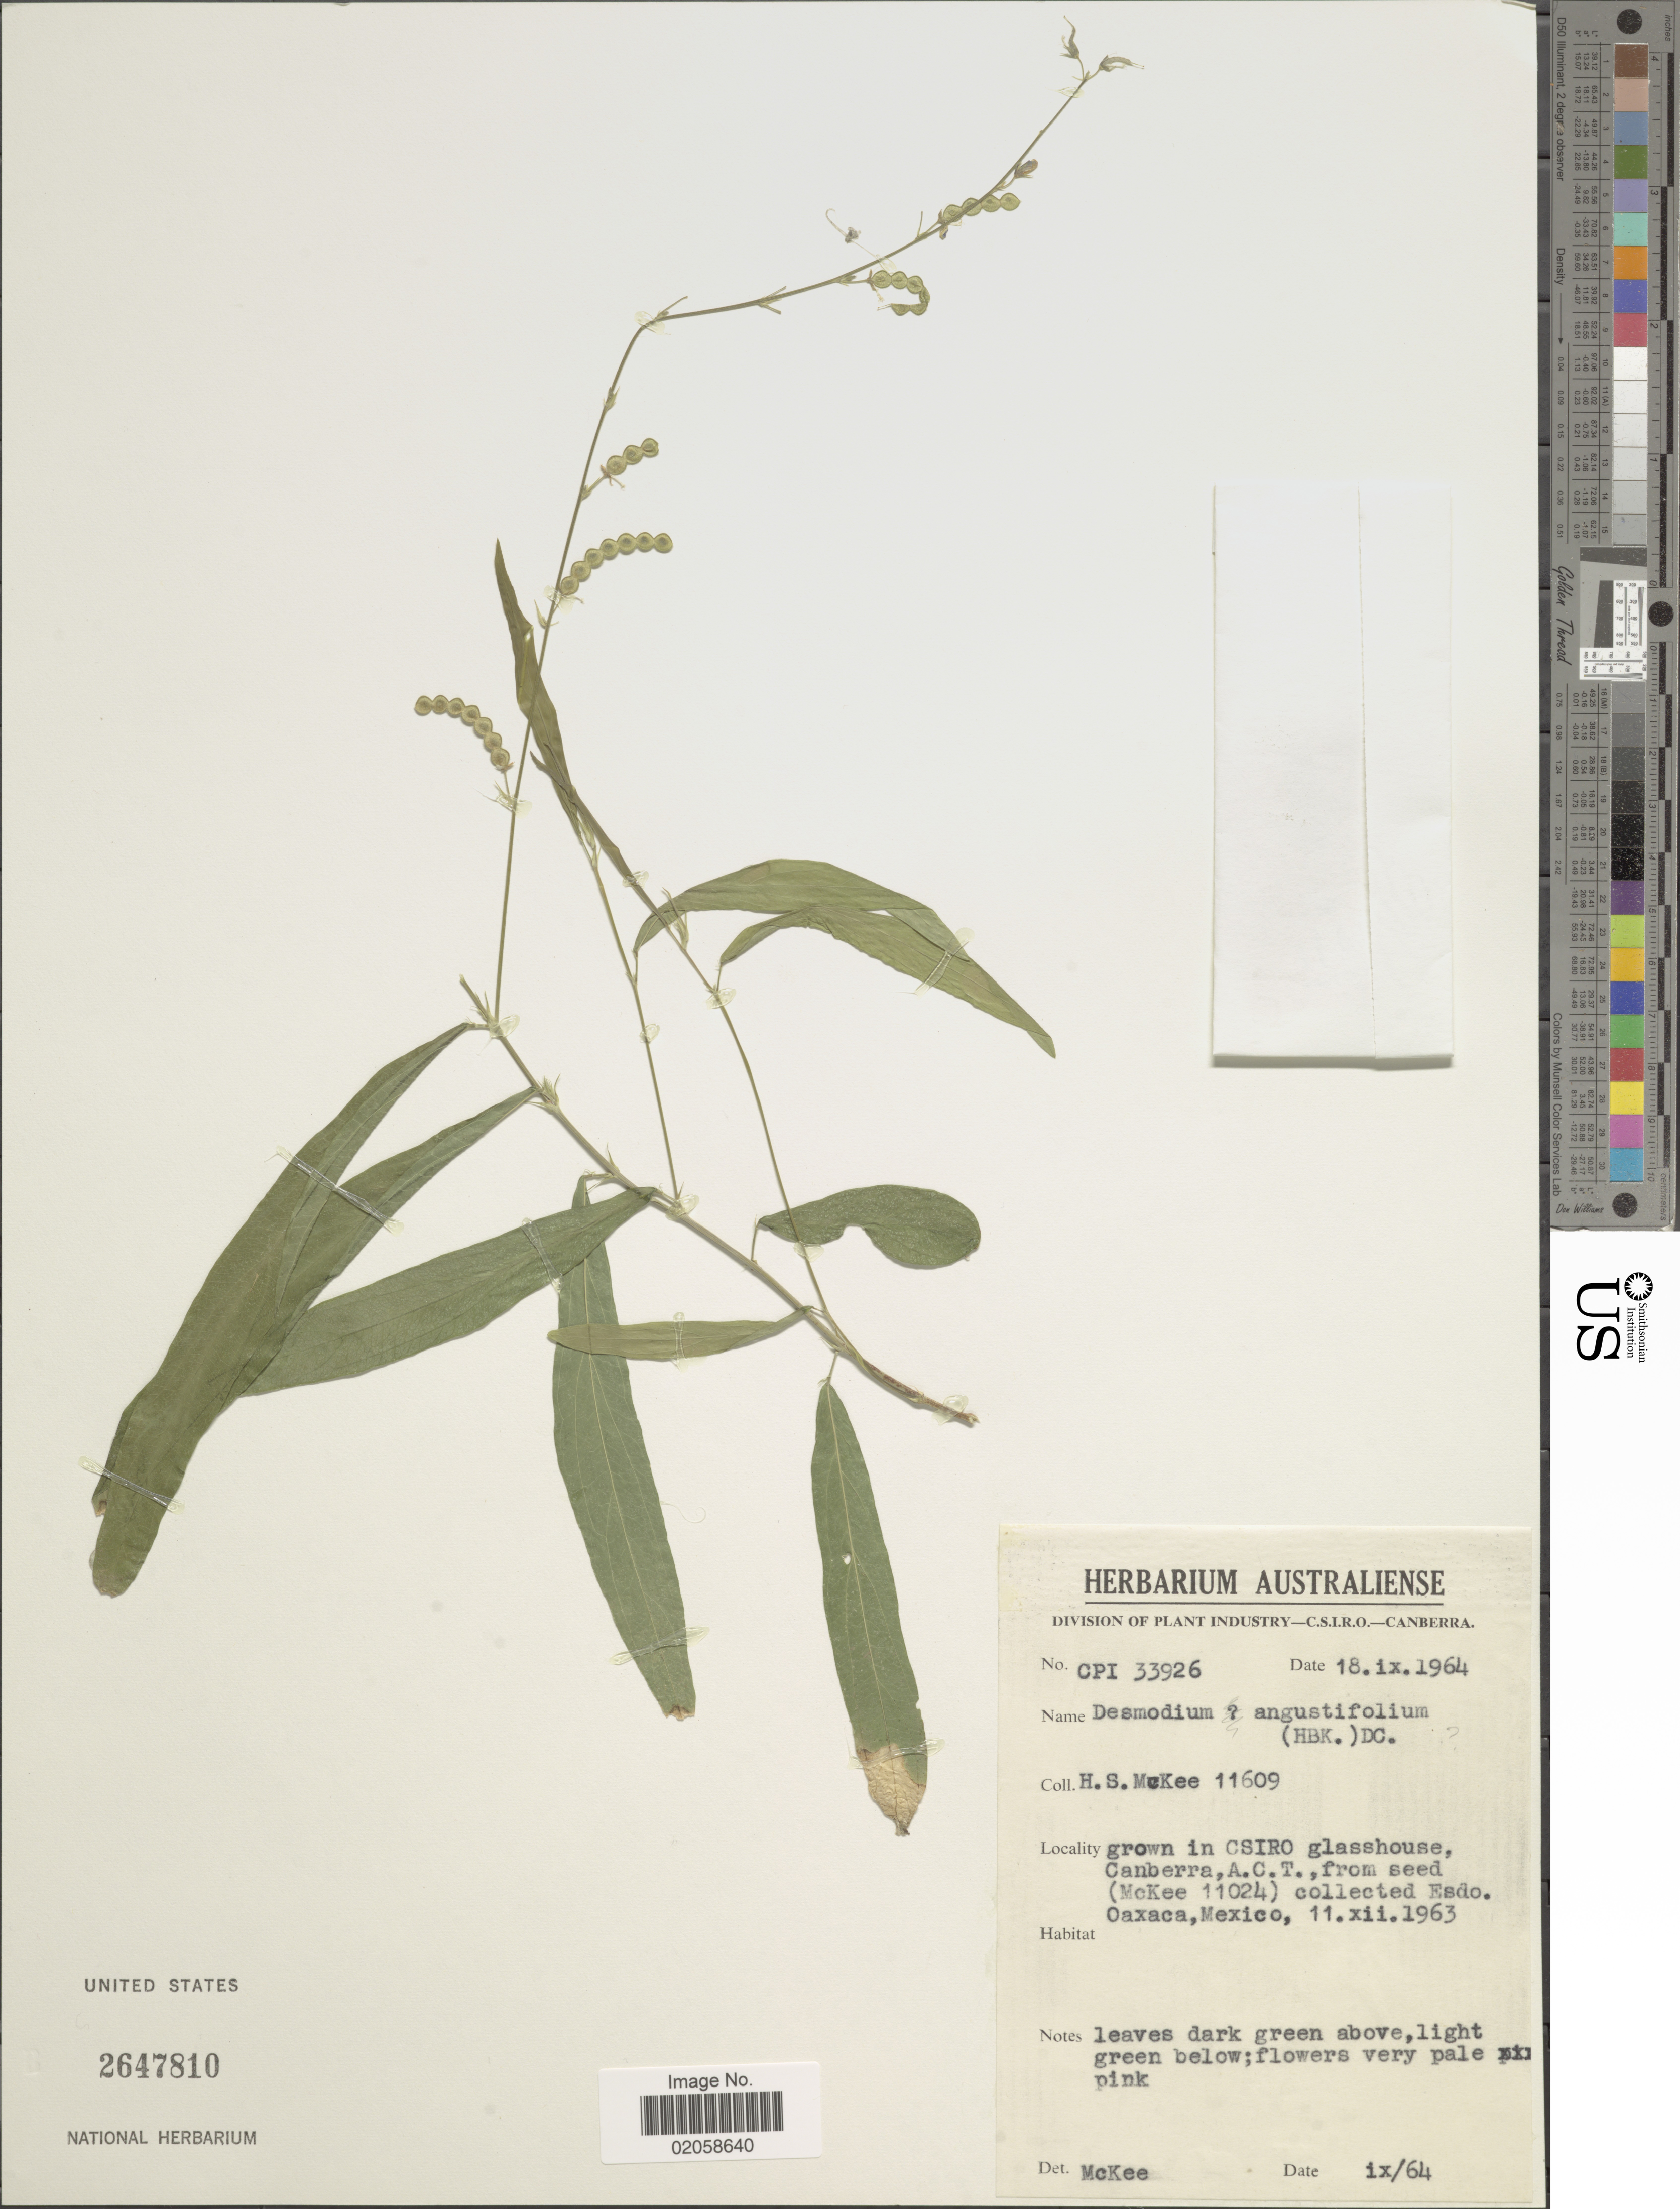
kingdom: Plantae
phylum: Tracheophyta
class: Magnoliopsida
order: Fabales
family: Fabaceae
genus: Desmodium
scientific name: Desmodium angustifolium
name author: (Kunth) DC.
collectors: H. S. McKee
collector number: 11609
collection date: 1964-09-18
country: Australia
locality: Grown in CSIRO glasshouse, Canberra, A. C. T.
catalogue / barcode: US 2647810